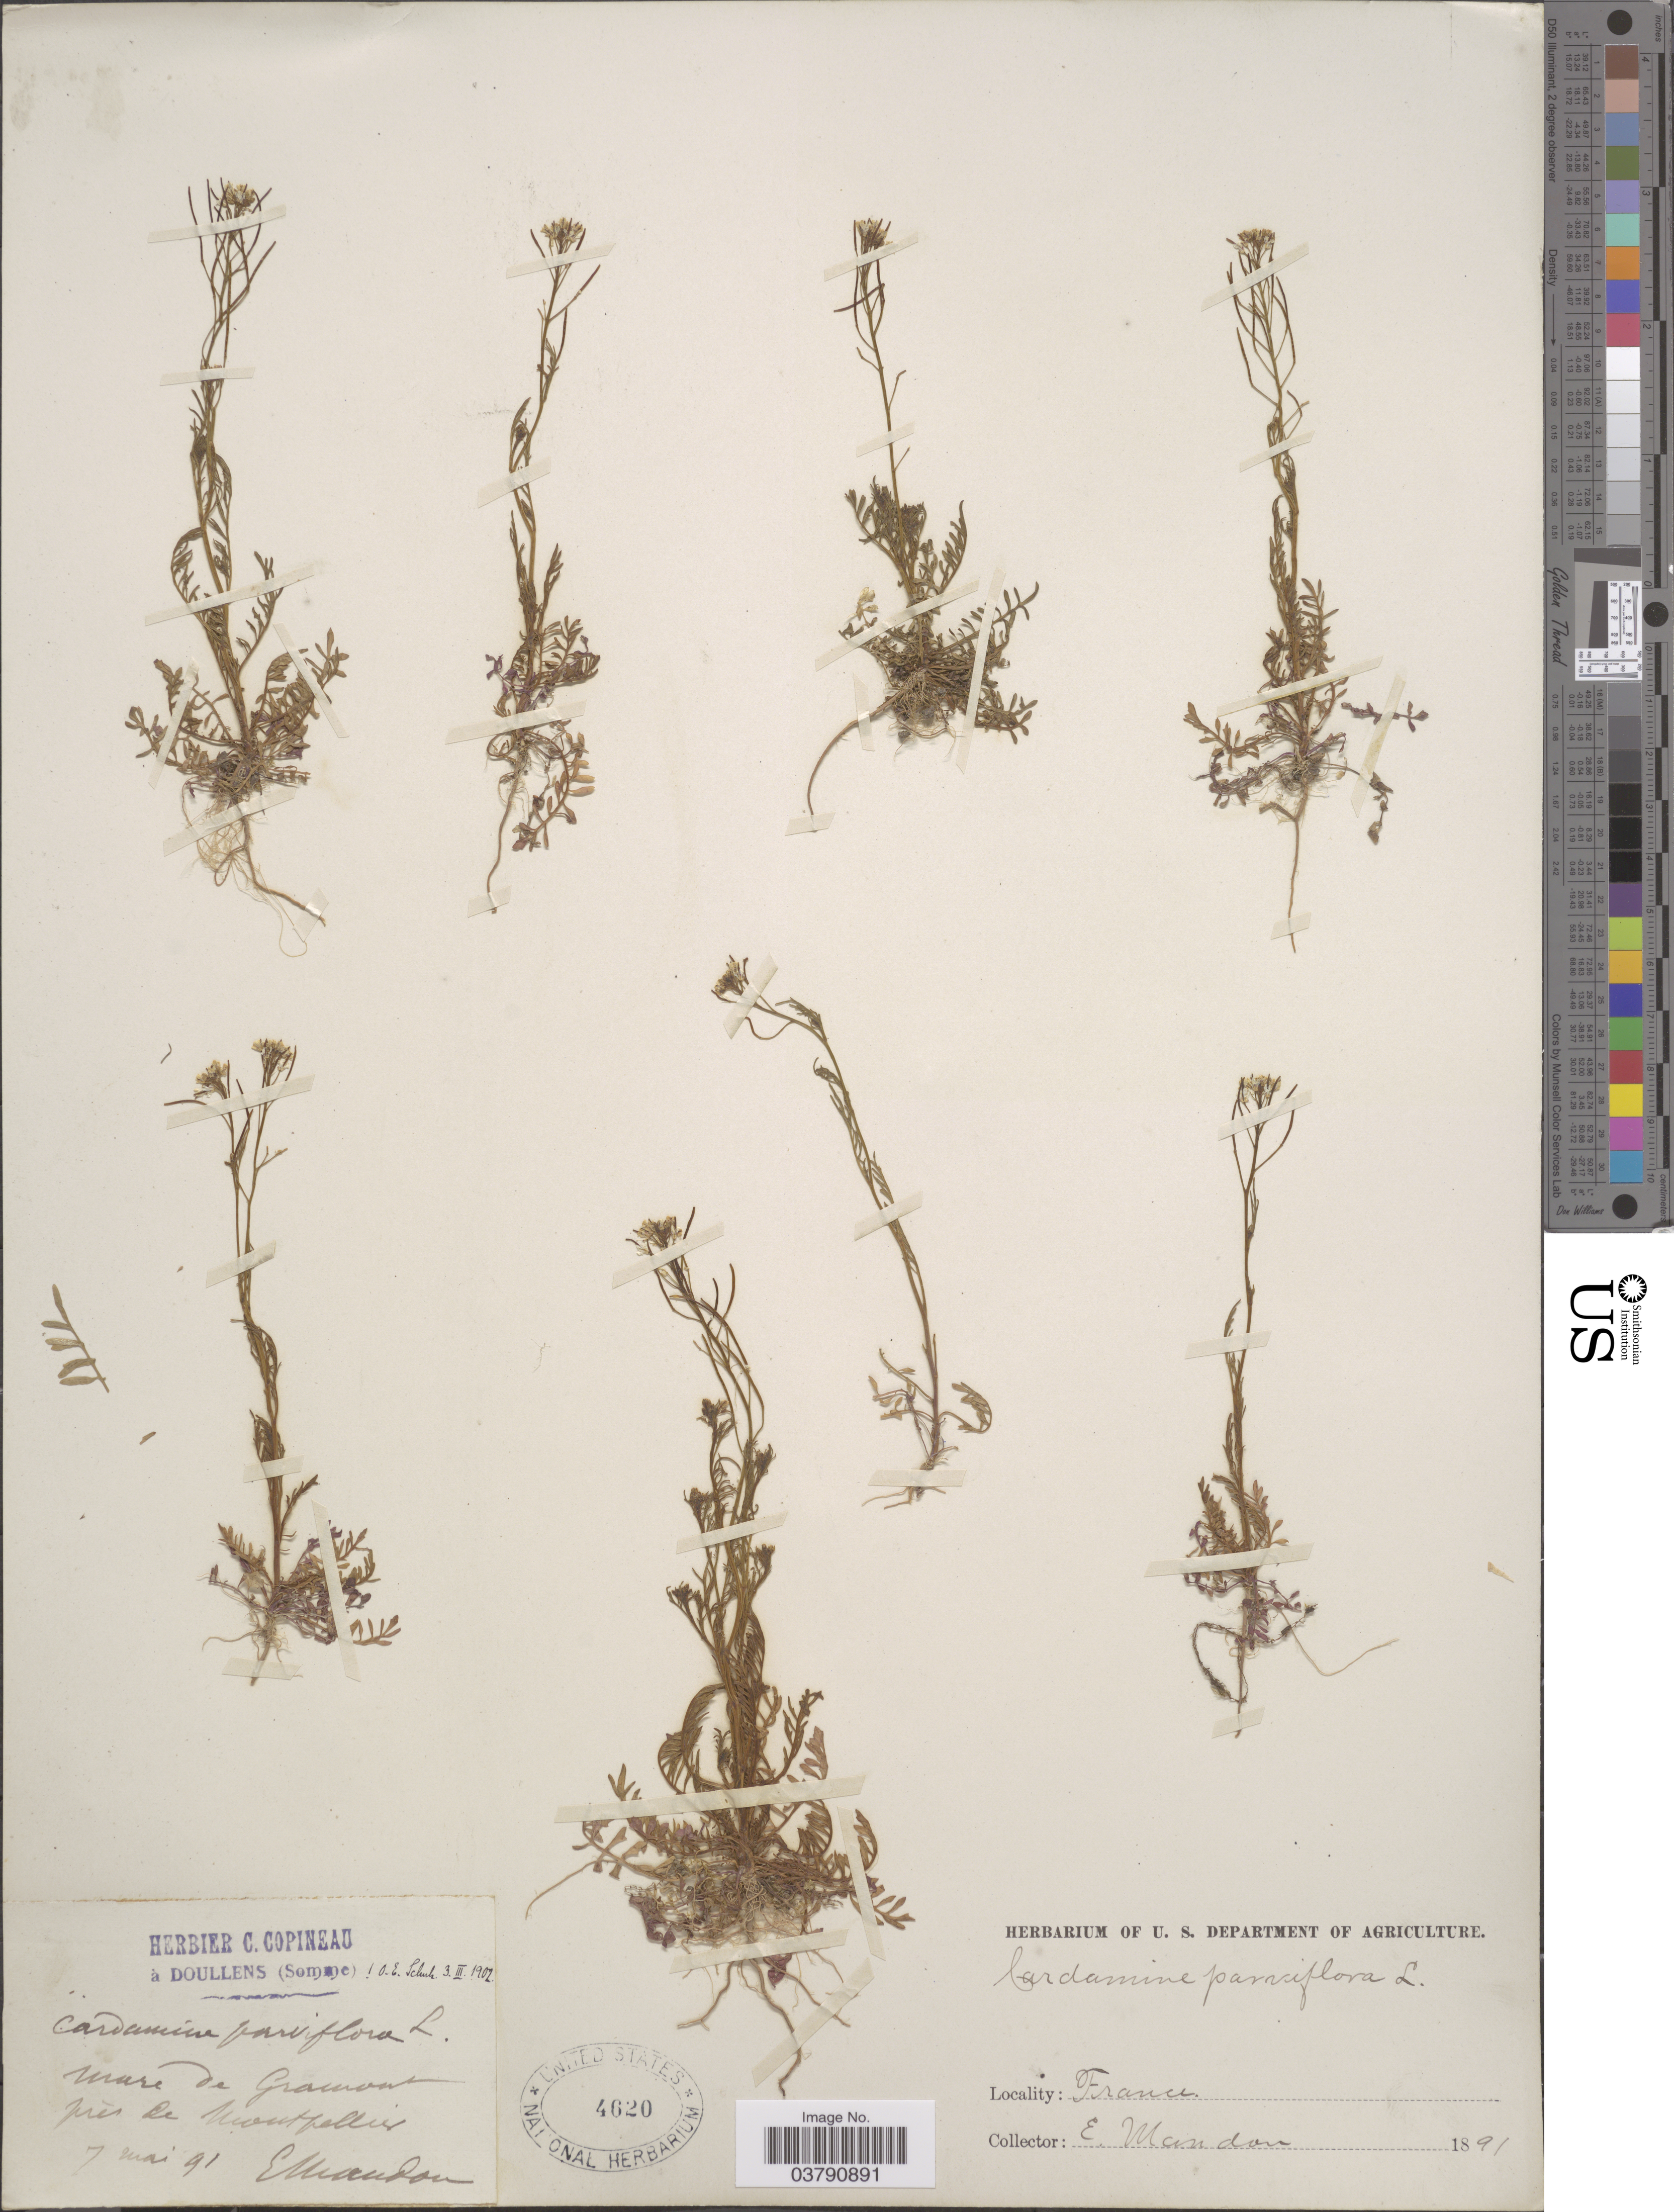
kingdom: Plantae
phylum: Tracheophyta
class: Magnoliopsida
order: Brassicales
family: Brassicaceae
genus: Cardamine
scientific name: Cardamine parviflora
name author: L.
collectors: E. Mandon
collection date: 1891-05-07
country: France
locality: Mare de Gramont pres de Montpellier.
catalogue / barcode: US 4620